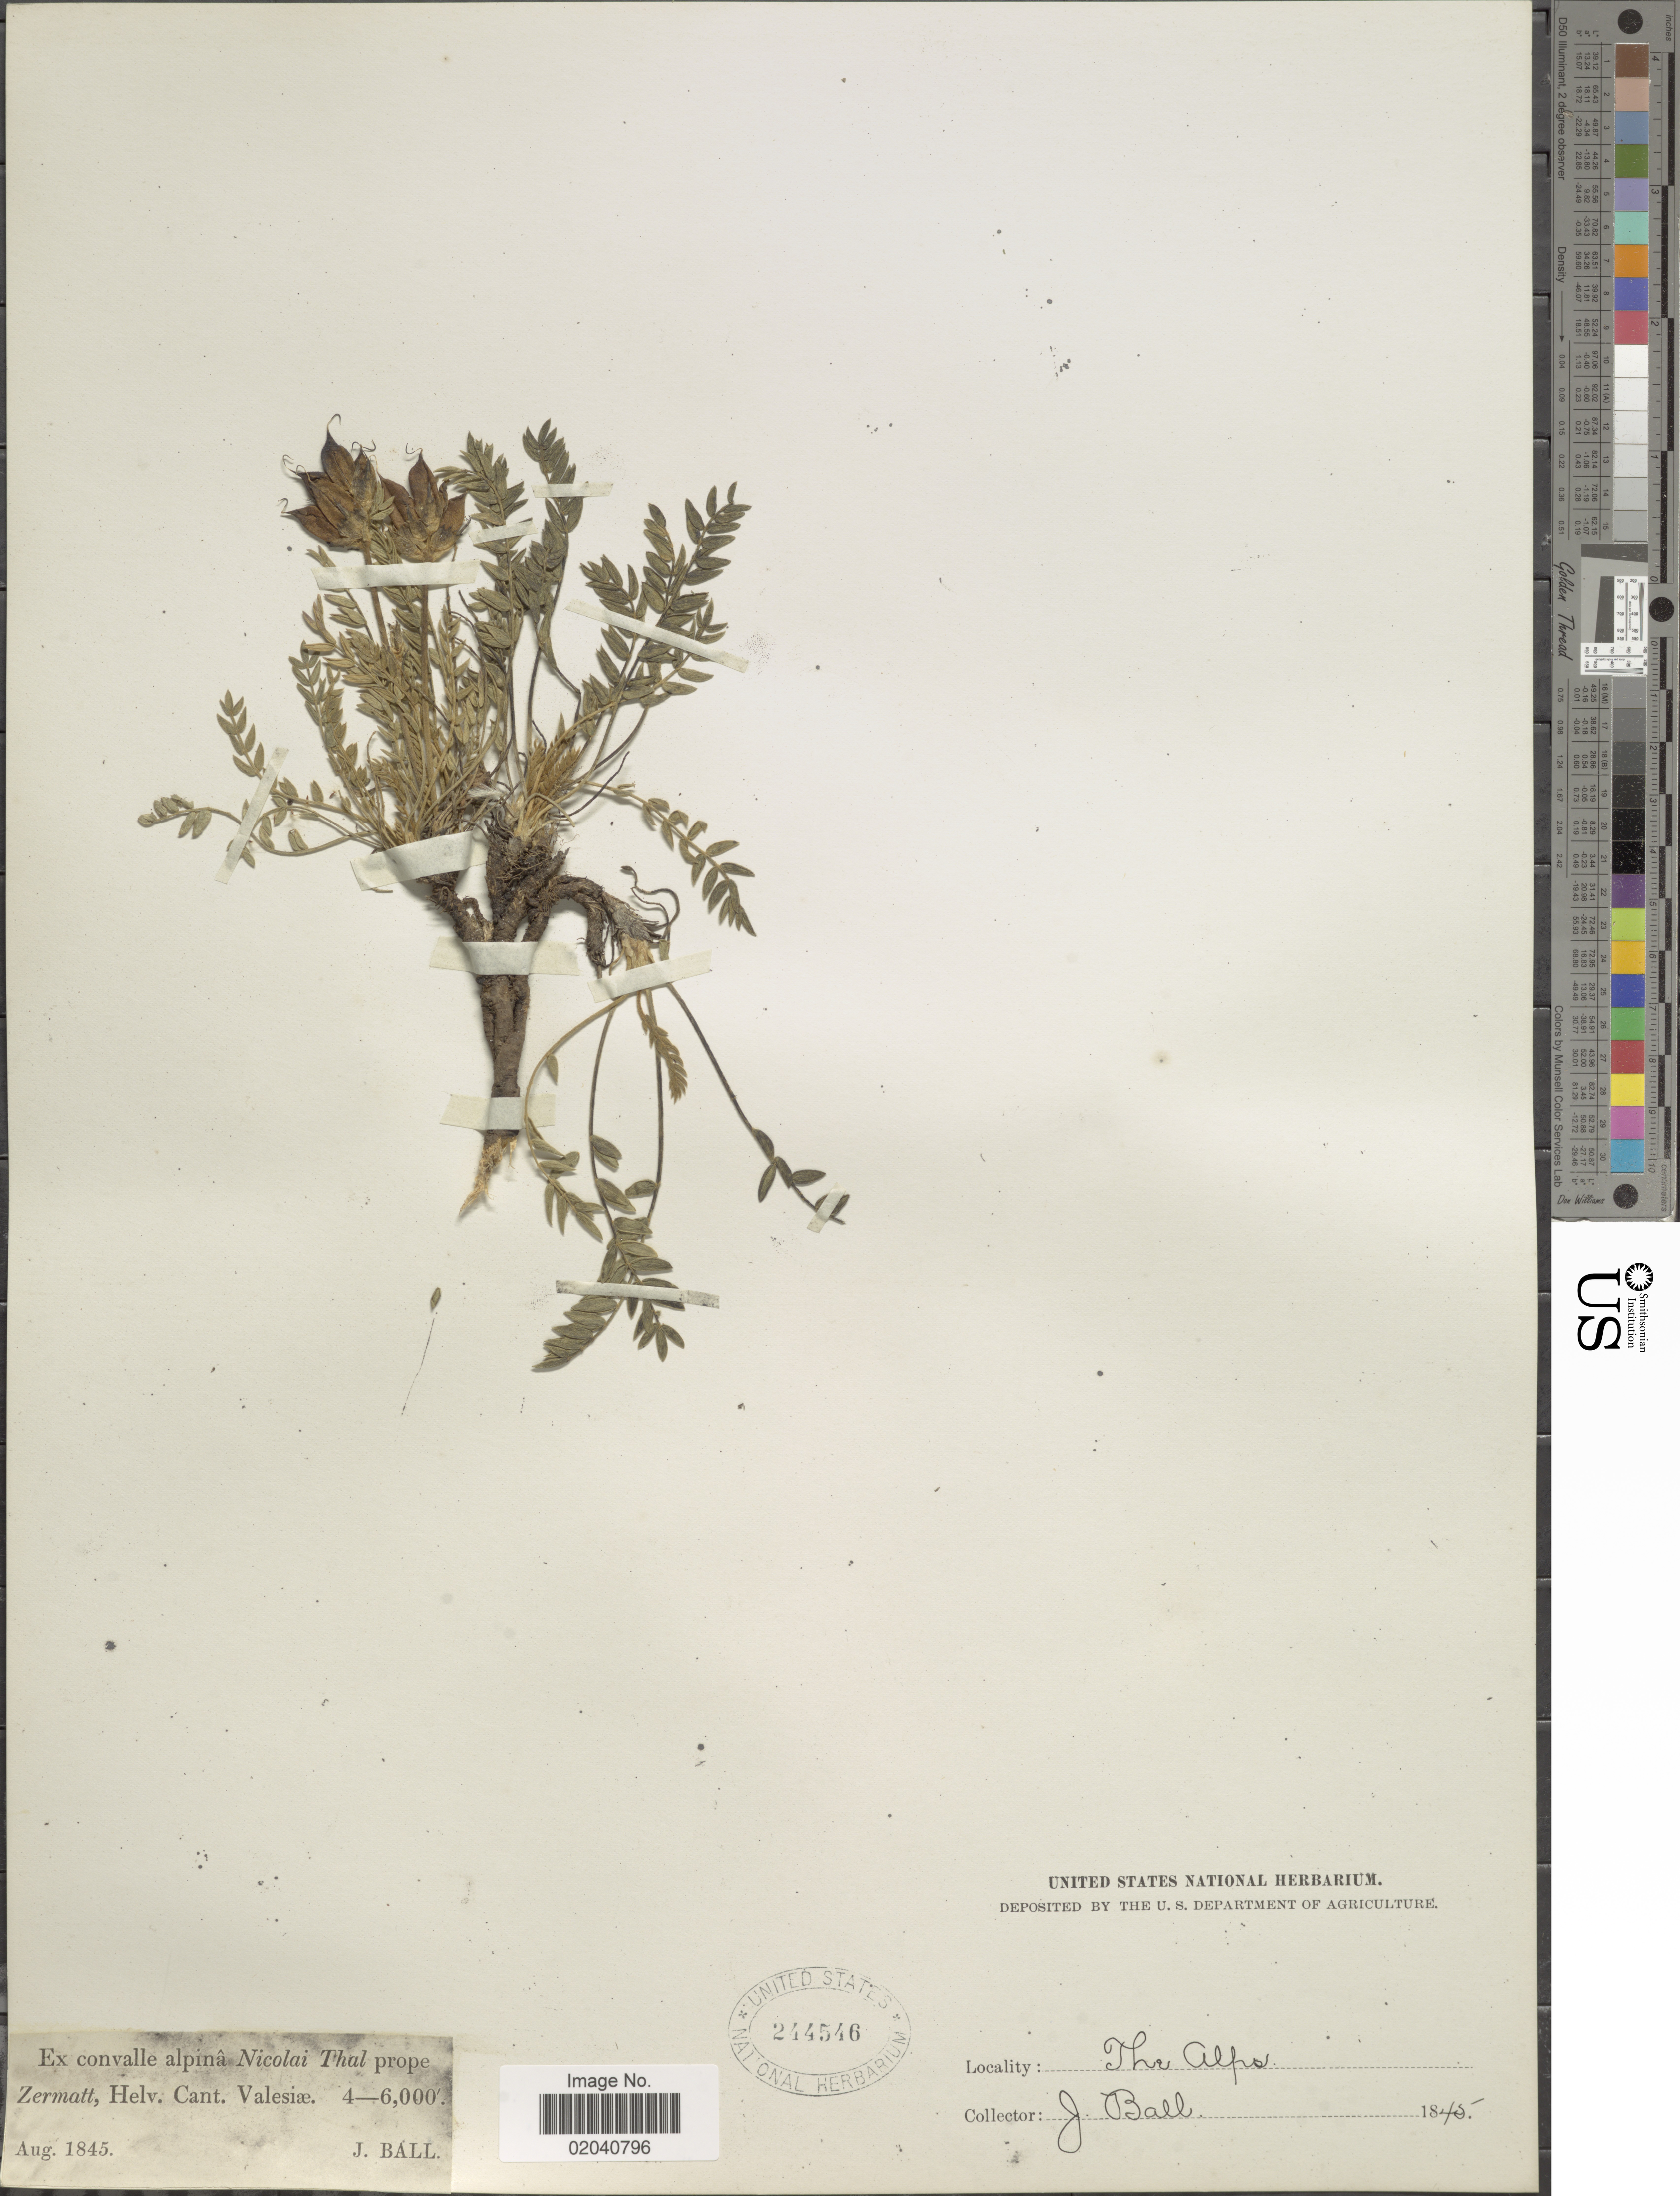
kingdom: Plantae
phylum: Tracheophyta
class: Magnoliopsida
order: Fabales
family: Fabaceae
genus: Oxytropis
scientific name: Oxytropis sp.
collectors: J. Ball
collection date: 1845-08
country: Switzerland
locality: Convalle alpinâ Nicolai Thal prope Zermatt, Helv. Cant, Valesiæ, The Alps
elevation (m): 1219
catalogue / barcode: US 244546